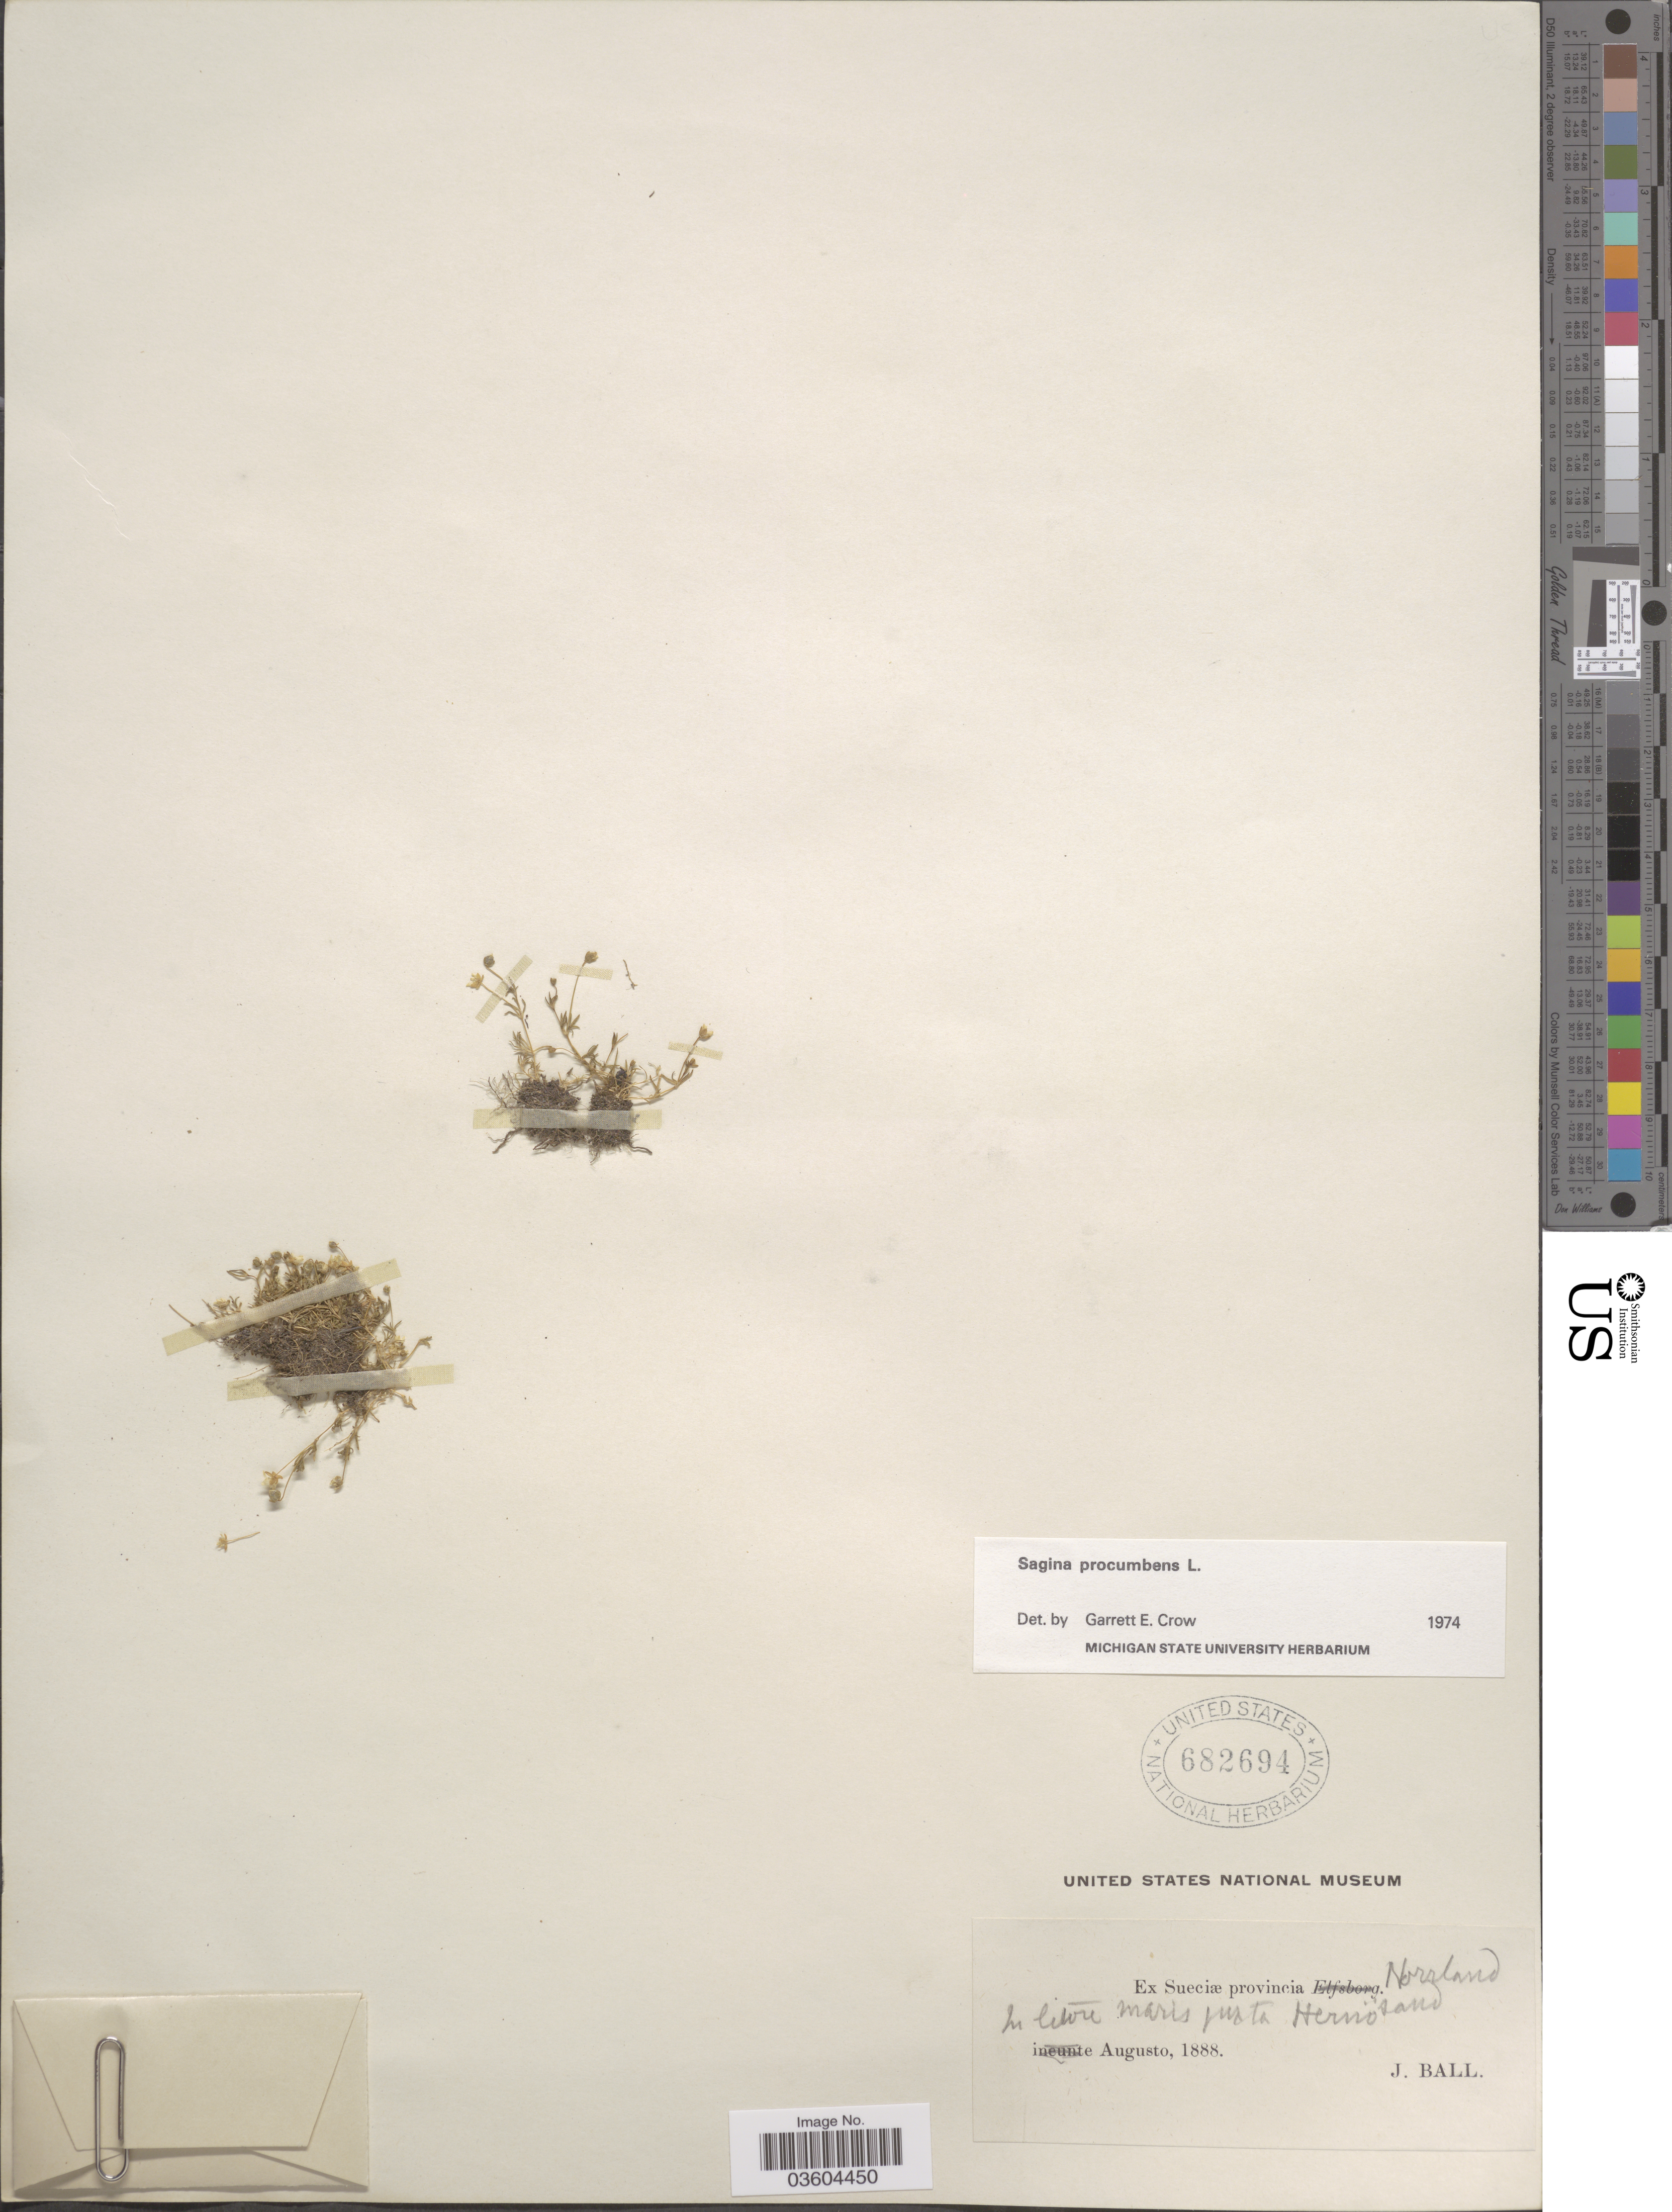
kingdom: Plantae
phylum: Tracheophyta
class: Magnoliopsida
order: Caryophyllales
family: Caryophyllaceae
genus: Sagina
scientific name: Sagina procumbens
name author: L.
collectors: J. Ball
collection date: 1888-08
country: Sweden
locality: Ex Sueciæ provincia Norrland. In litore maris juxta Harnosand.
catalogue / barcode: US 682694